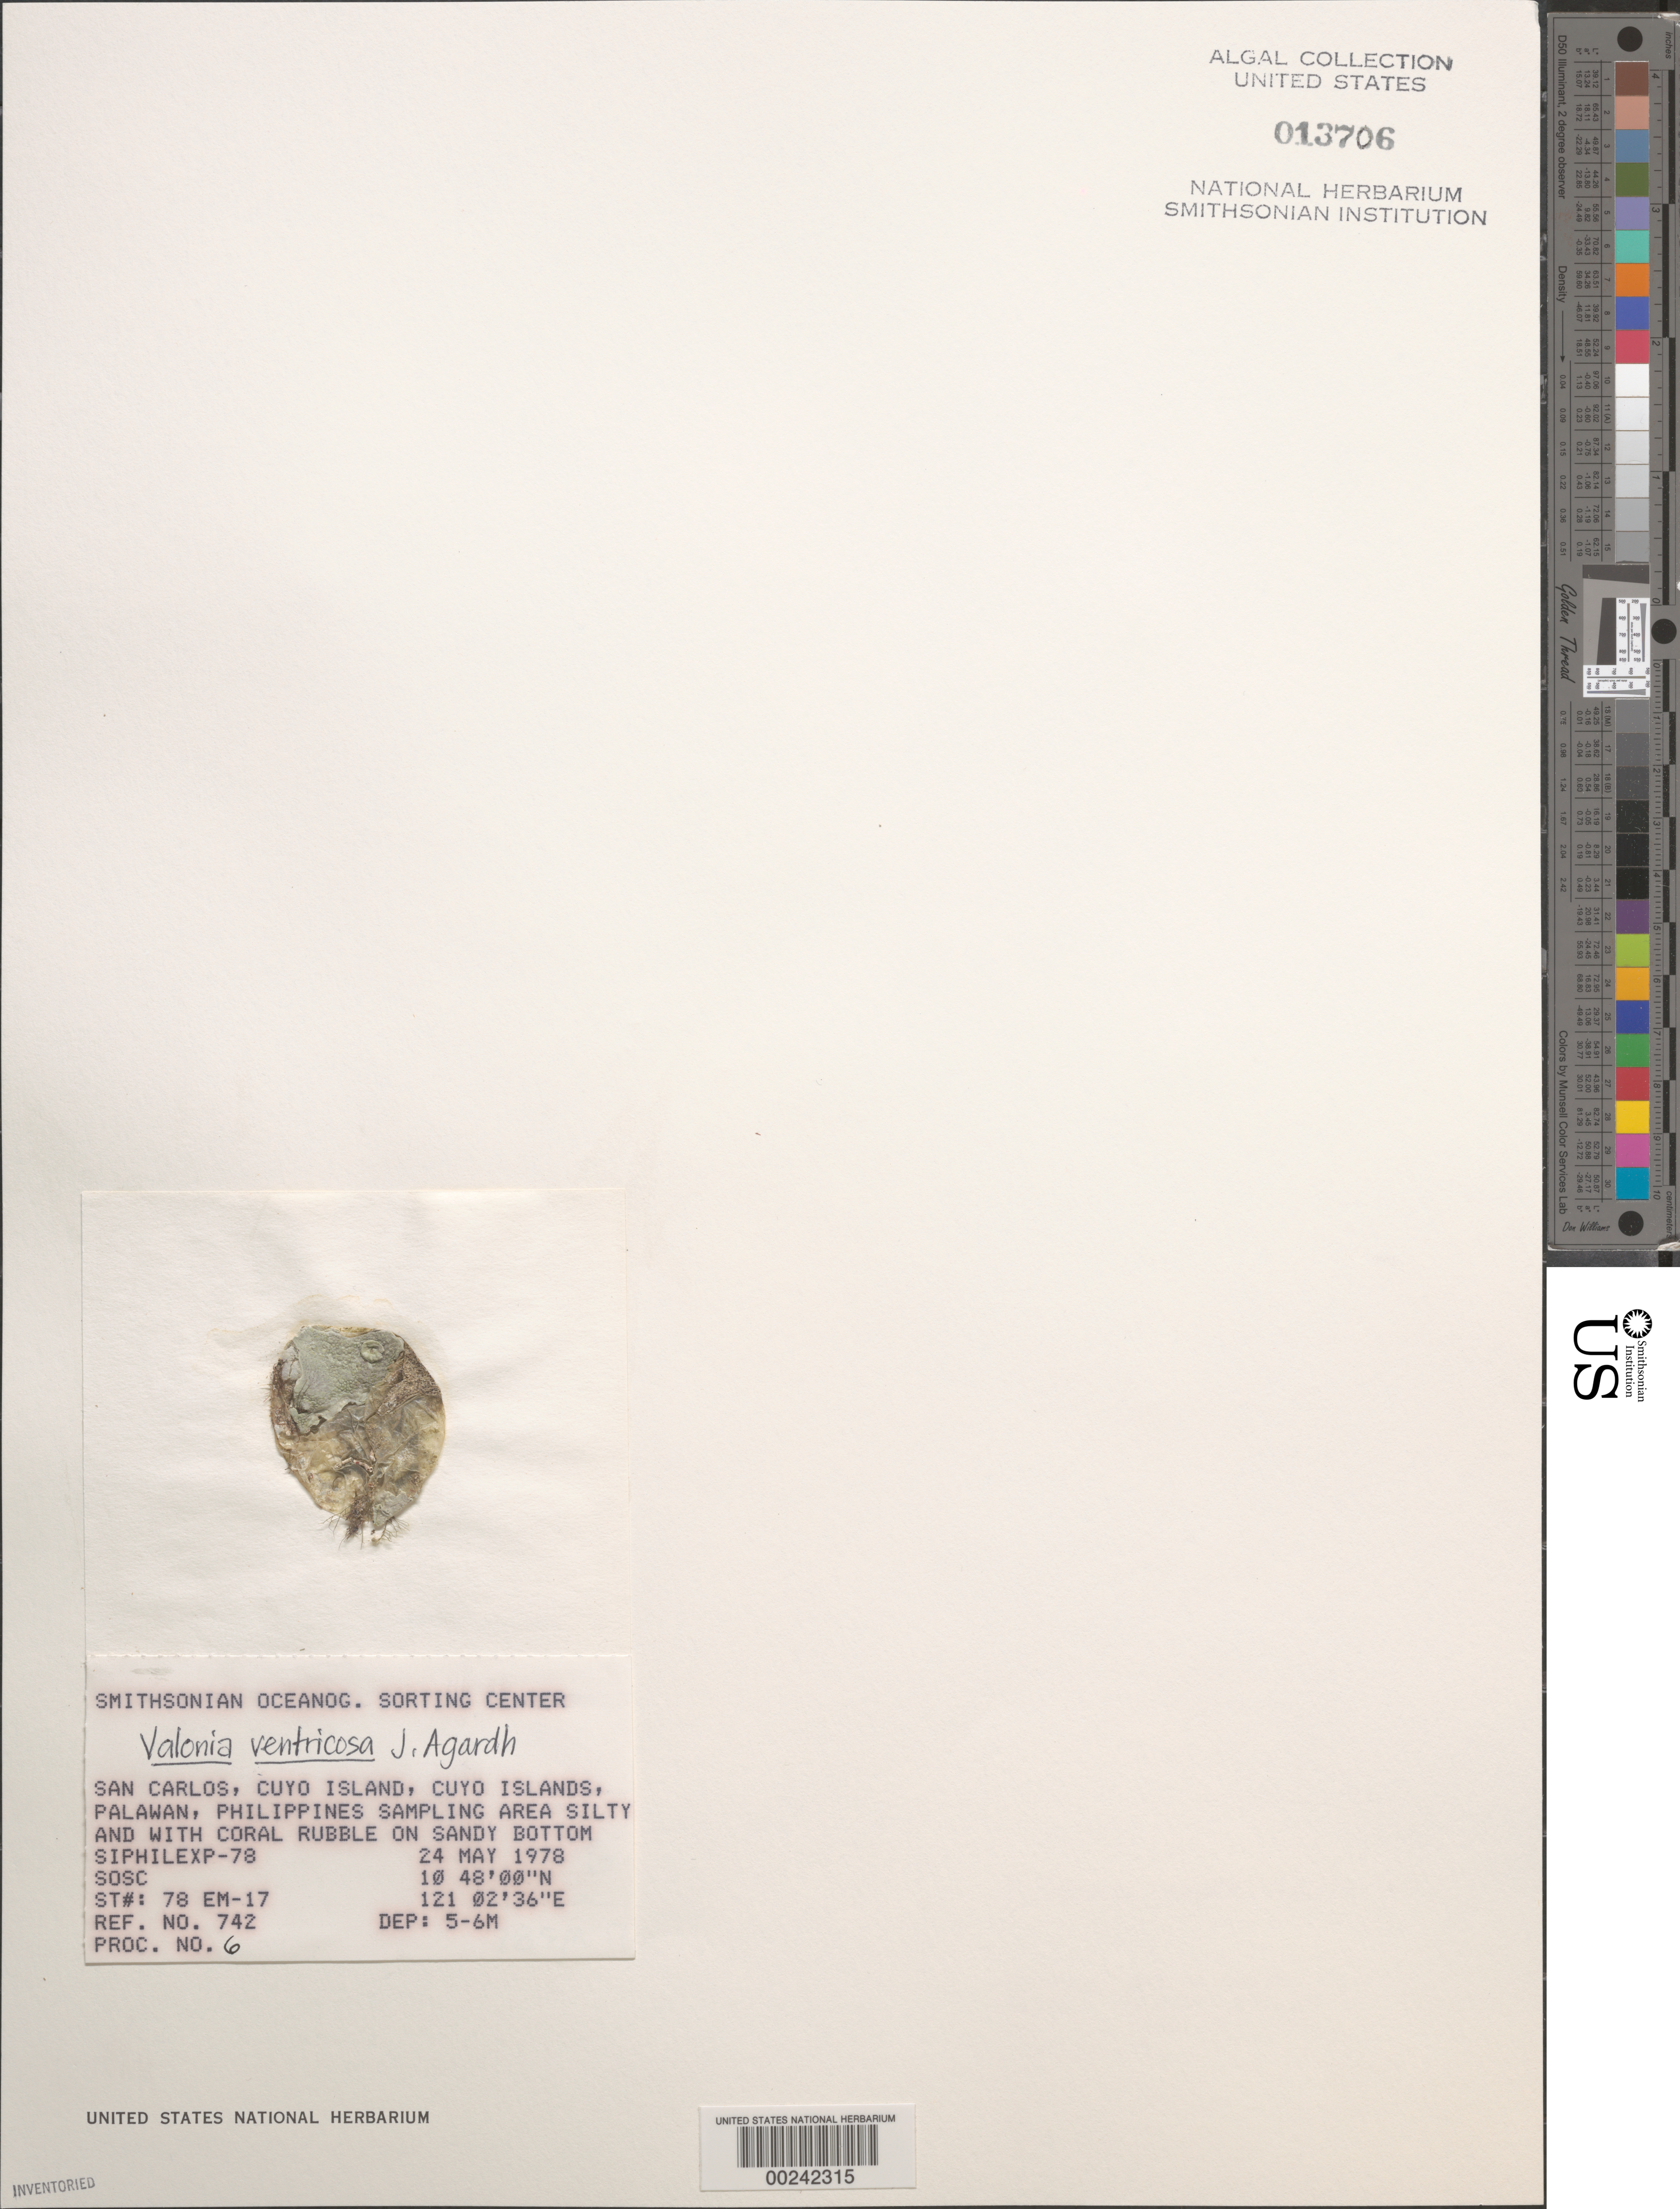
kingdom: Plantae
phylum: Chlorophyta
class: Ulvophyceae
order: Siphonocladales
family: Valoniaceae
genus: Valonia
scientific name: Valonia ventricosa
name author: J. Agardh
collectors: SOSC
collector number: Station 78 Em-17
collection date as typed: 24 May 1978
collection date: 1978-05-24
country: Philippines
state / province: Mimaropa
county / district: Palawan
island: Cuyo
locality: San Carlos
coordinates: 10 48' 00" N, 121 02' 36" E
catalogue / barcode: US 13706